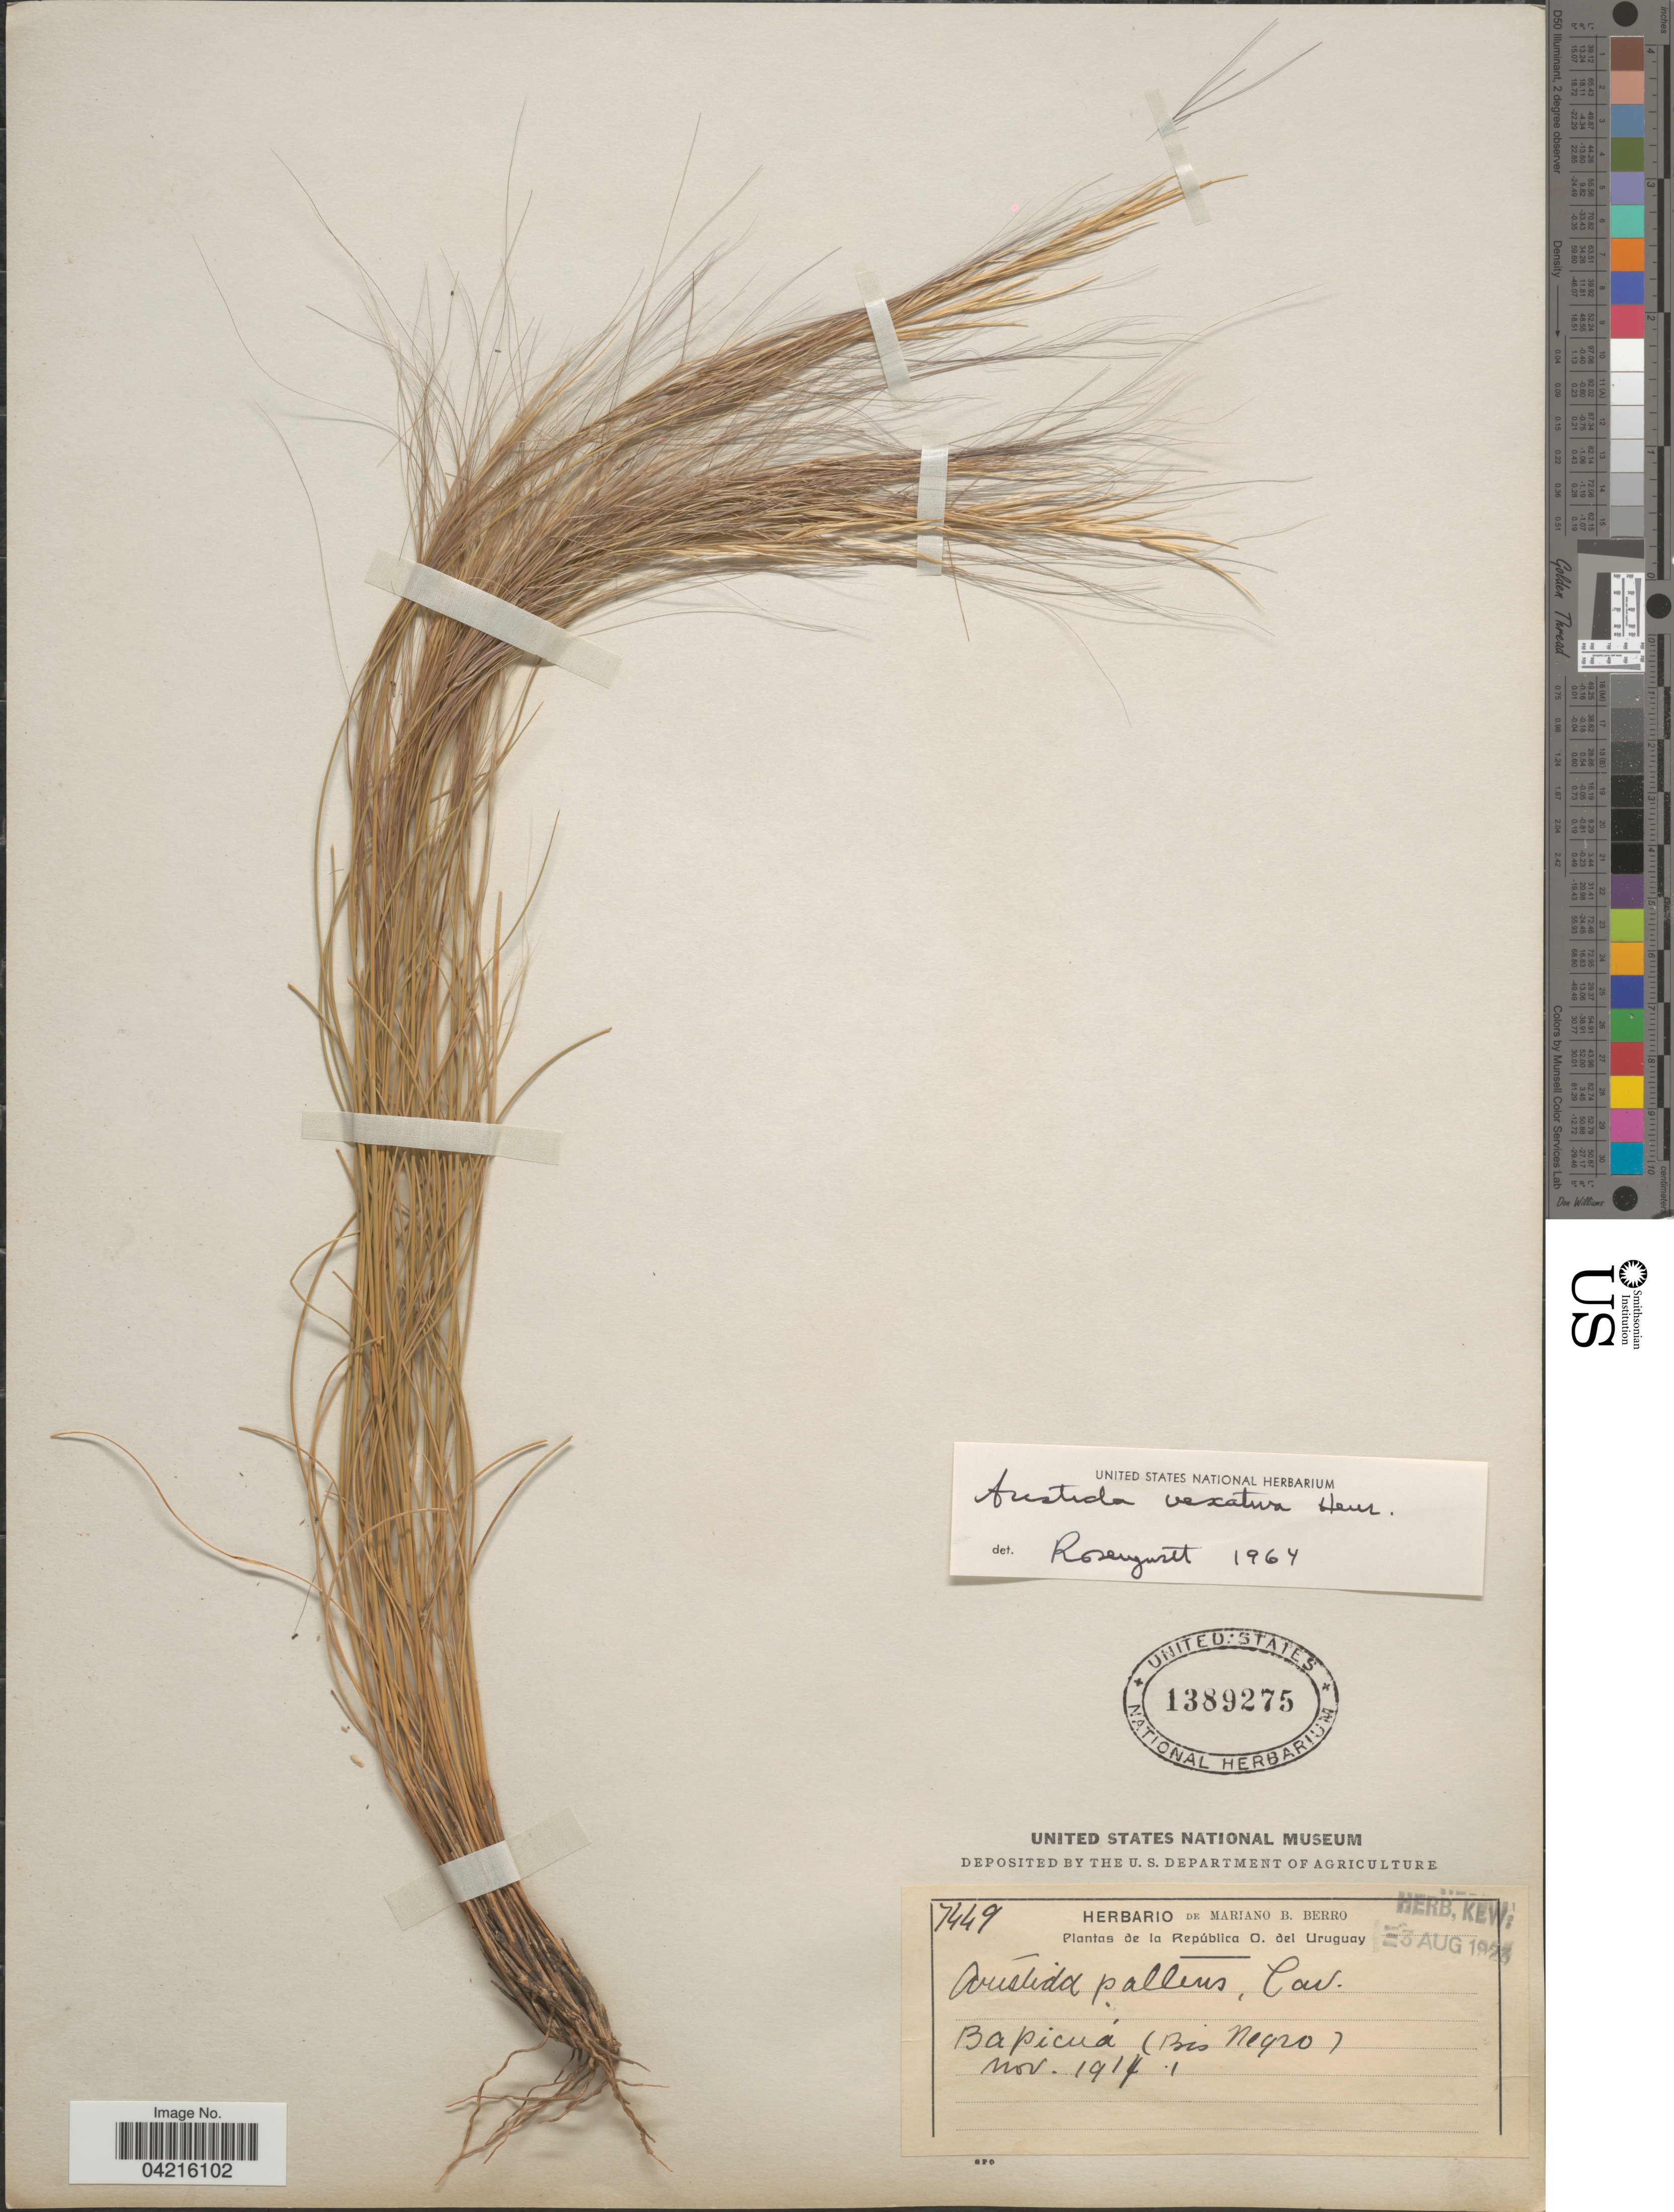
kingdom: Plantae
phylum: Tracheophyta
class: Liliopsida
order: Poales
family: Poaceae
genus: Aristida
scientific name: Aristida vexativa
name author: Henr.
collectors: Ex herb. M. B. Berro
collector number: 7449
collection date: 1914-11-01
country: Uruguay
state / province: Rio Negro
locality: Bapicuá.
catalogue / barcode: US 1389275